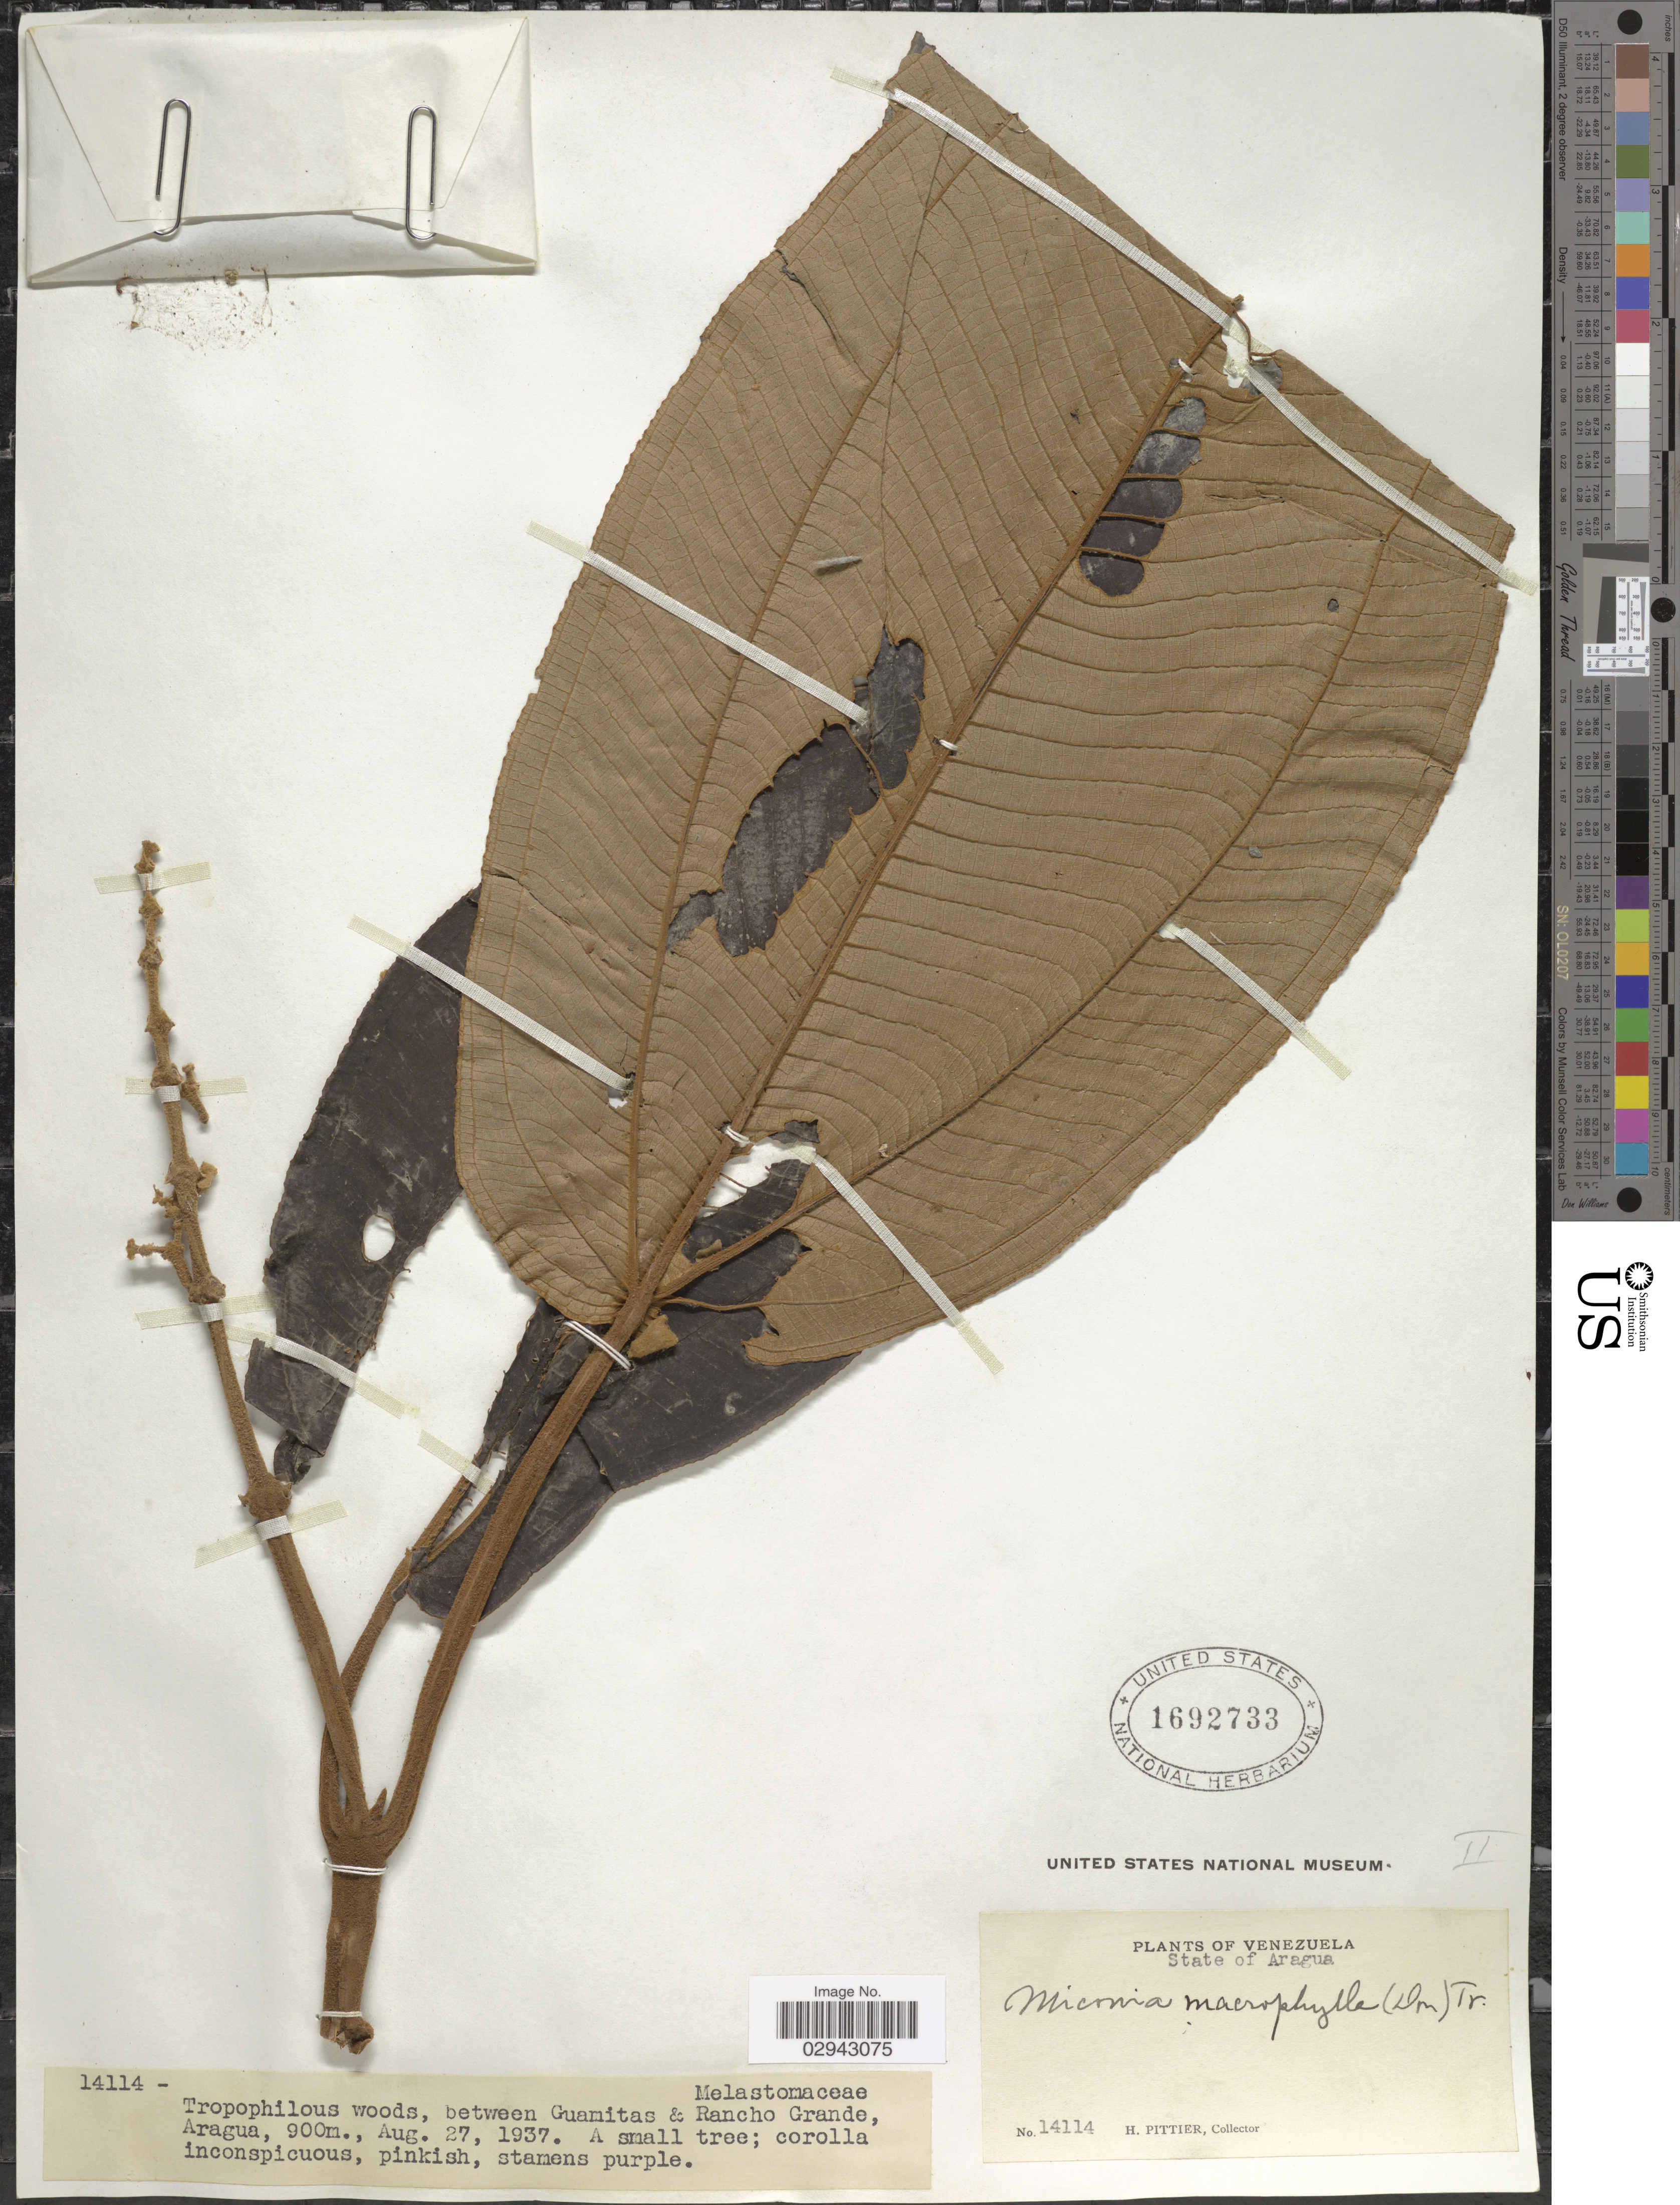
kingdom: Plantae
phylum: Tracheophyta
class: Magnoliopsida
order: Myrtales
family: Melastomataceae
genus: Miconia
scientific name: Miconia serrulata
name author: (DC.) Naudin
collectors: H. F. Pittier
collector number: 14114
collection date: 1937-08-27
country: Venezuela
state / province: Aragua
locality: Between Guamitas & Rancho Grande.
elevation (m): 900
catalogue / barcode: US 1692733